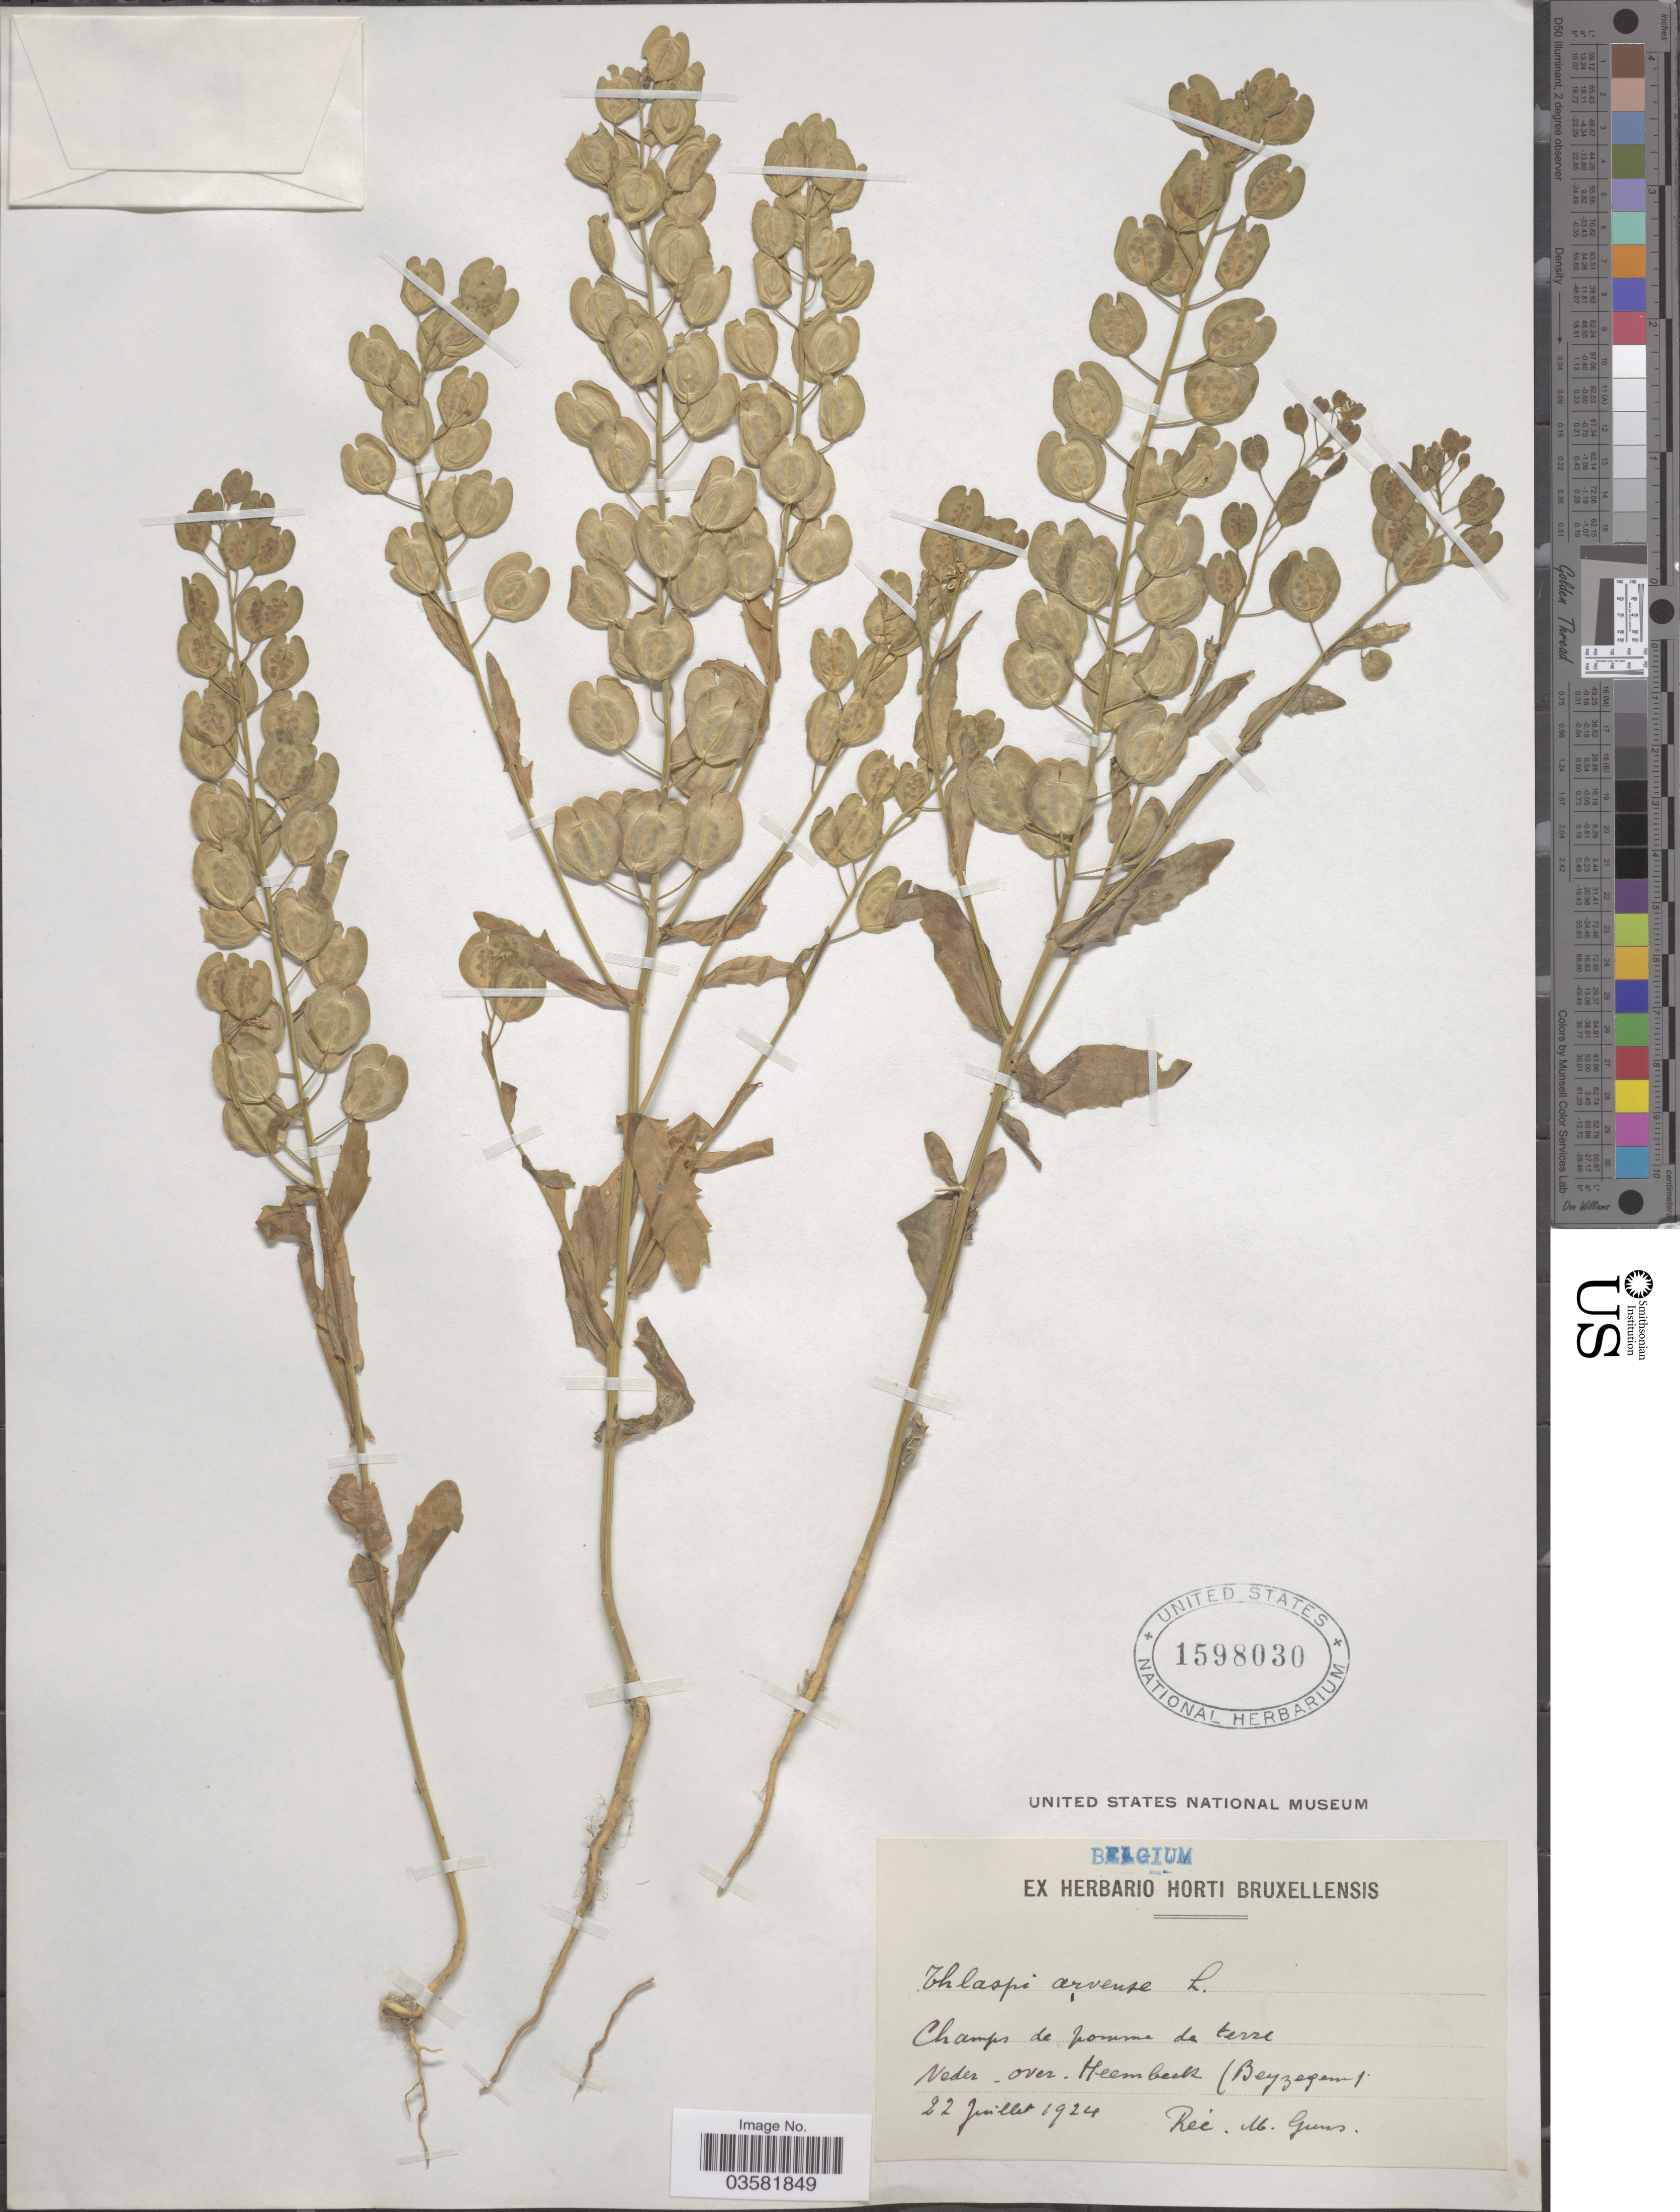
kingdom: Plantae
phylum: Tracheophyta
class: Magnoliopsida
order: Brassicales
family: Brassicaceae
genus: Thlaspi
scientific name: Thlaspi arvense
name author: L.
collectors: M. Guns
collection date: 1924-07-22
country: Belgium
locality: Champs de pomme de terre Neder-over-Heembeek (Beyzegem).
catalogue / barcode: US 1598030